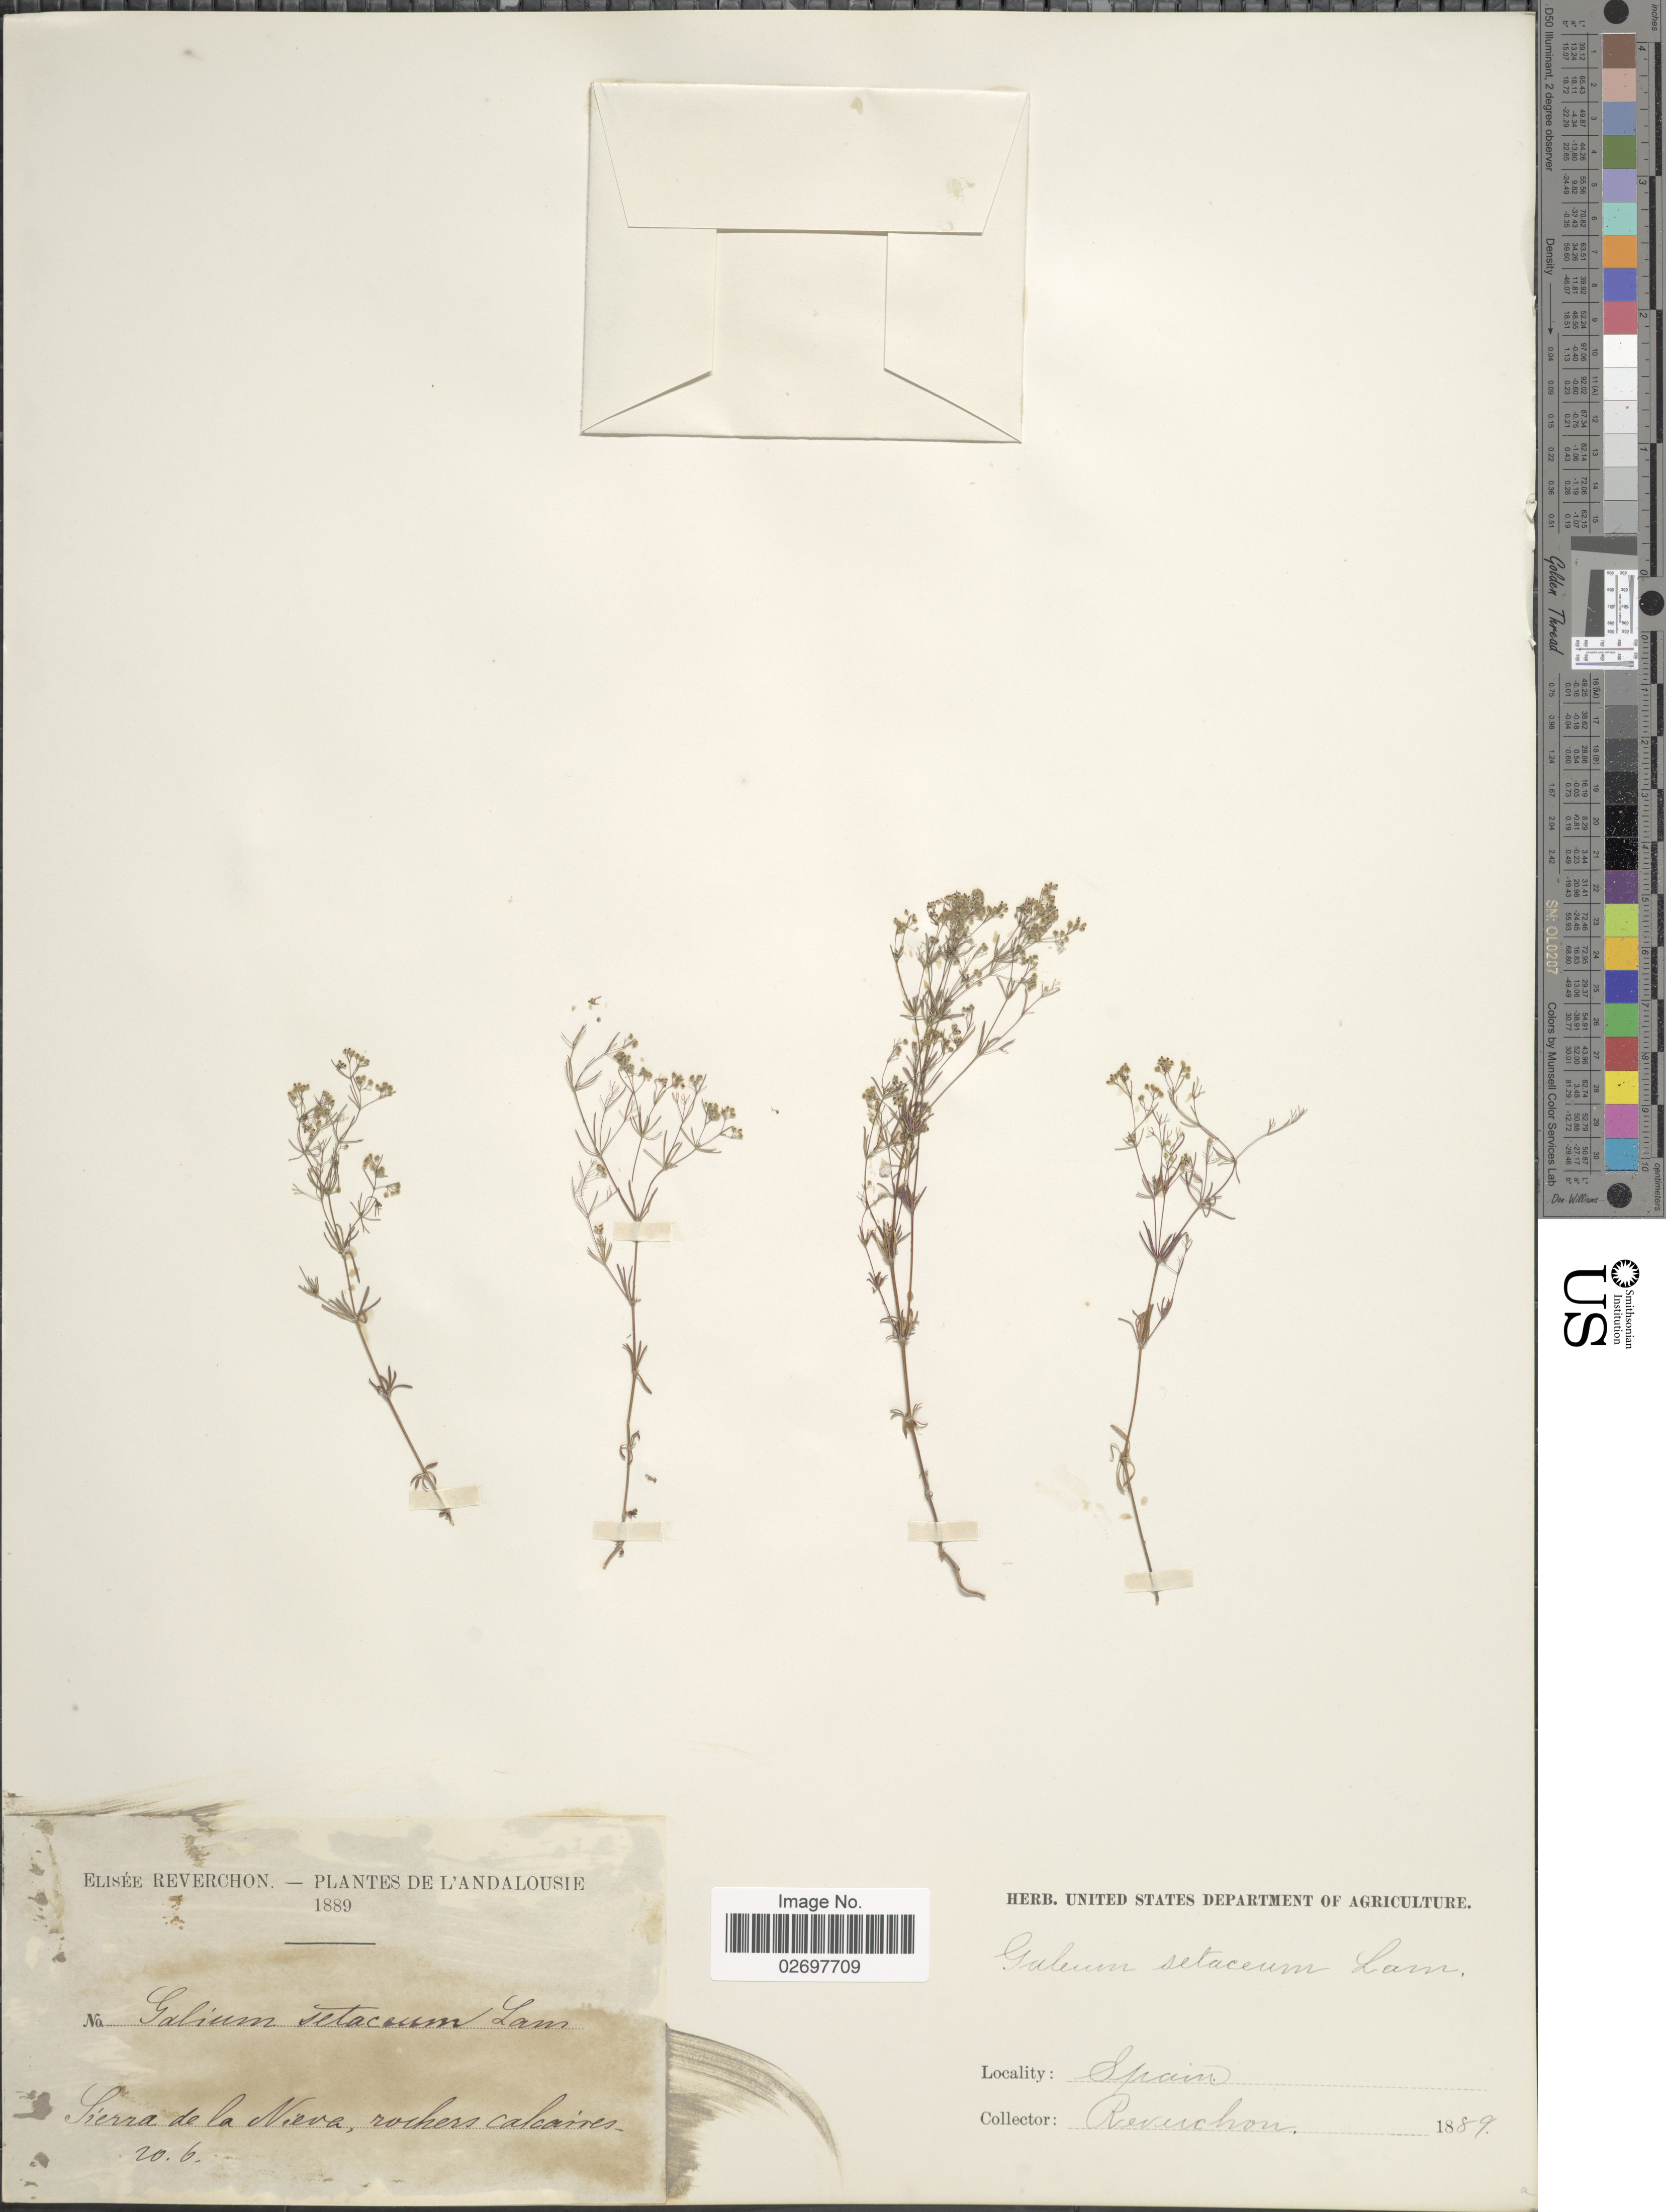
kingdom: Plantae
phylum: Tracheophyta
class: Magnoliopsida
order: Gentianales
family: Rubiaceae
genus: Galium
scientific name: Galium setaceum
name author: Lam.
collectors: -. Reverchon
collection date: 1889-06-20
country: Spain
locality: Sierra de la Nieva, rochers calcaires